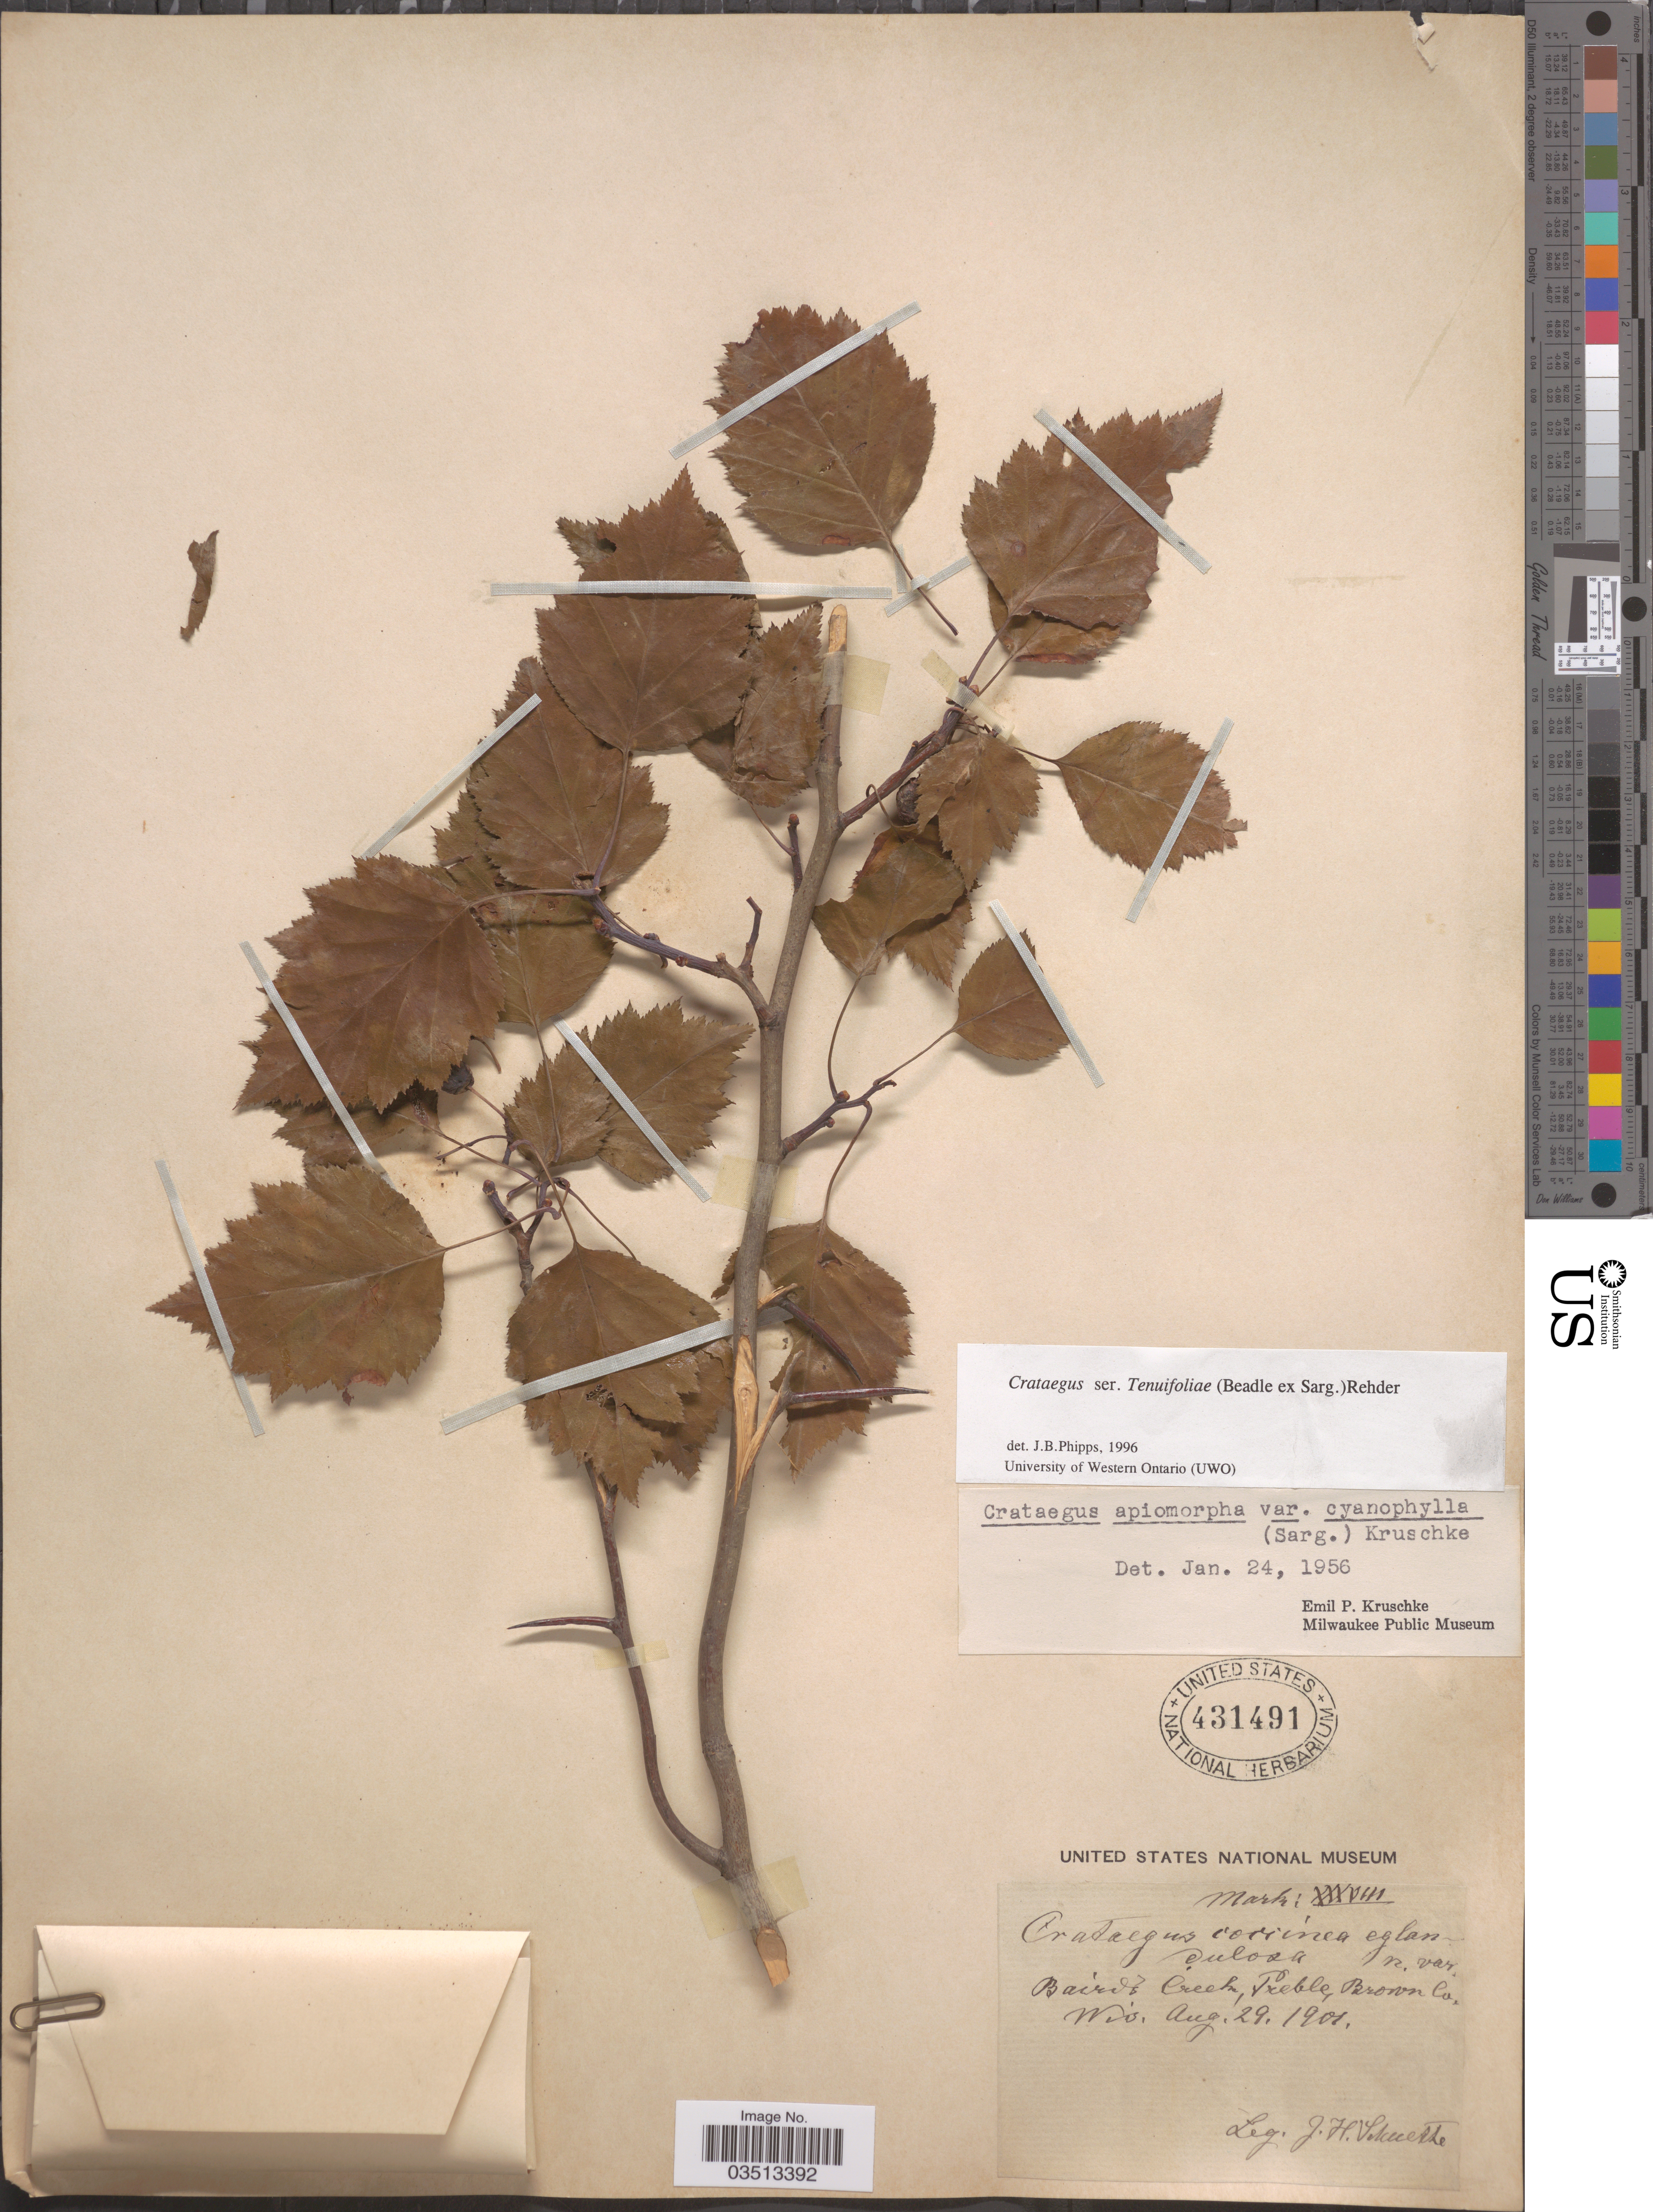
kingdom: Plantae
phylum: Tracheophyta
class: Magnoliopsida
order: Rosales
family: Rosaceae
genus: Crataegus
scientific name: Crataegus apiomorpha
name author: Sarg.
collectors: J. H. Schuette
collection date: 1901-08-29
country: United States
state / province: Wisconsin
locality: Bairds Creek, Treble, Brown Co.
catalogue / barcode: US 431491